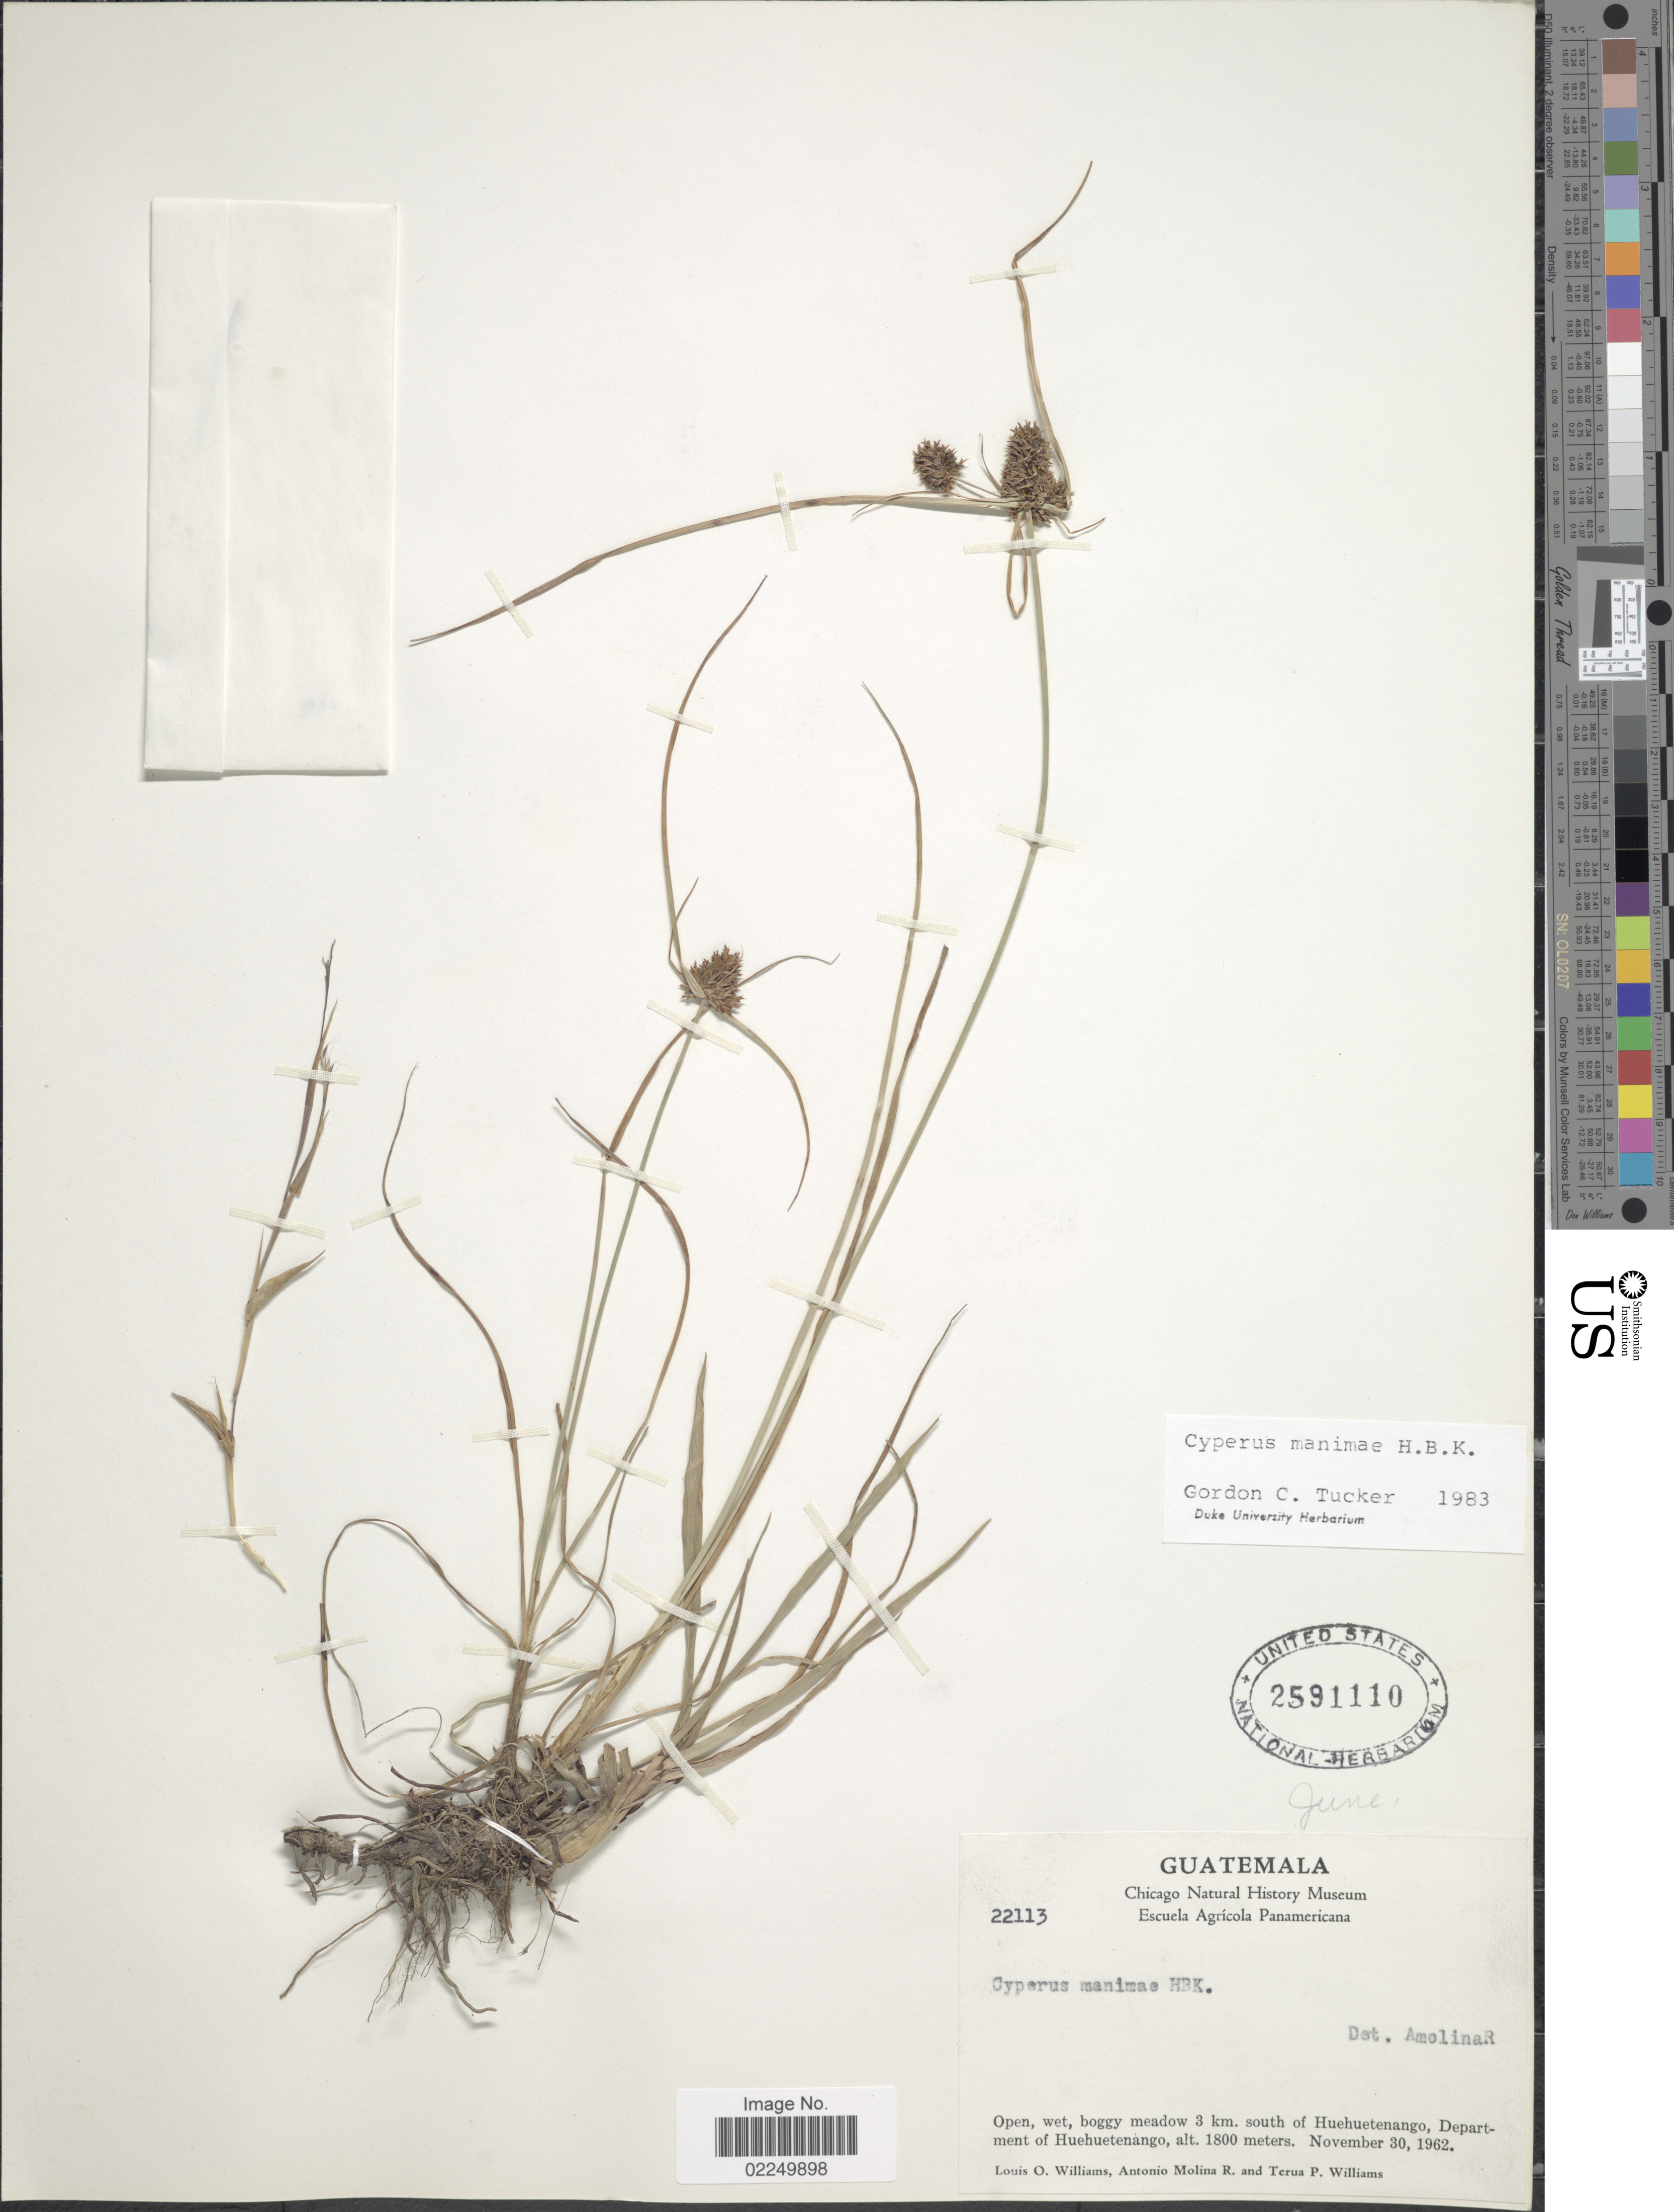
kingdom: Plantae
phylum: Tracheophyta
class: Liliopsida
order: Poales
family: Cyperaceae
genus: Cyperus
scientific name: Cyperus manimae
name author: Kunth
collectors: L. O. Williams, A. Molina R. & T. P. Williams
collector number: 22113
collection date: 1962-11-30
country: Guatemala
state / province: Huehuetenango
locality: Open, wet, boggy meadow 3 km. south of Huehuetenango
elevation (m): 1800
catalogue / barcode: US 2591110